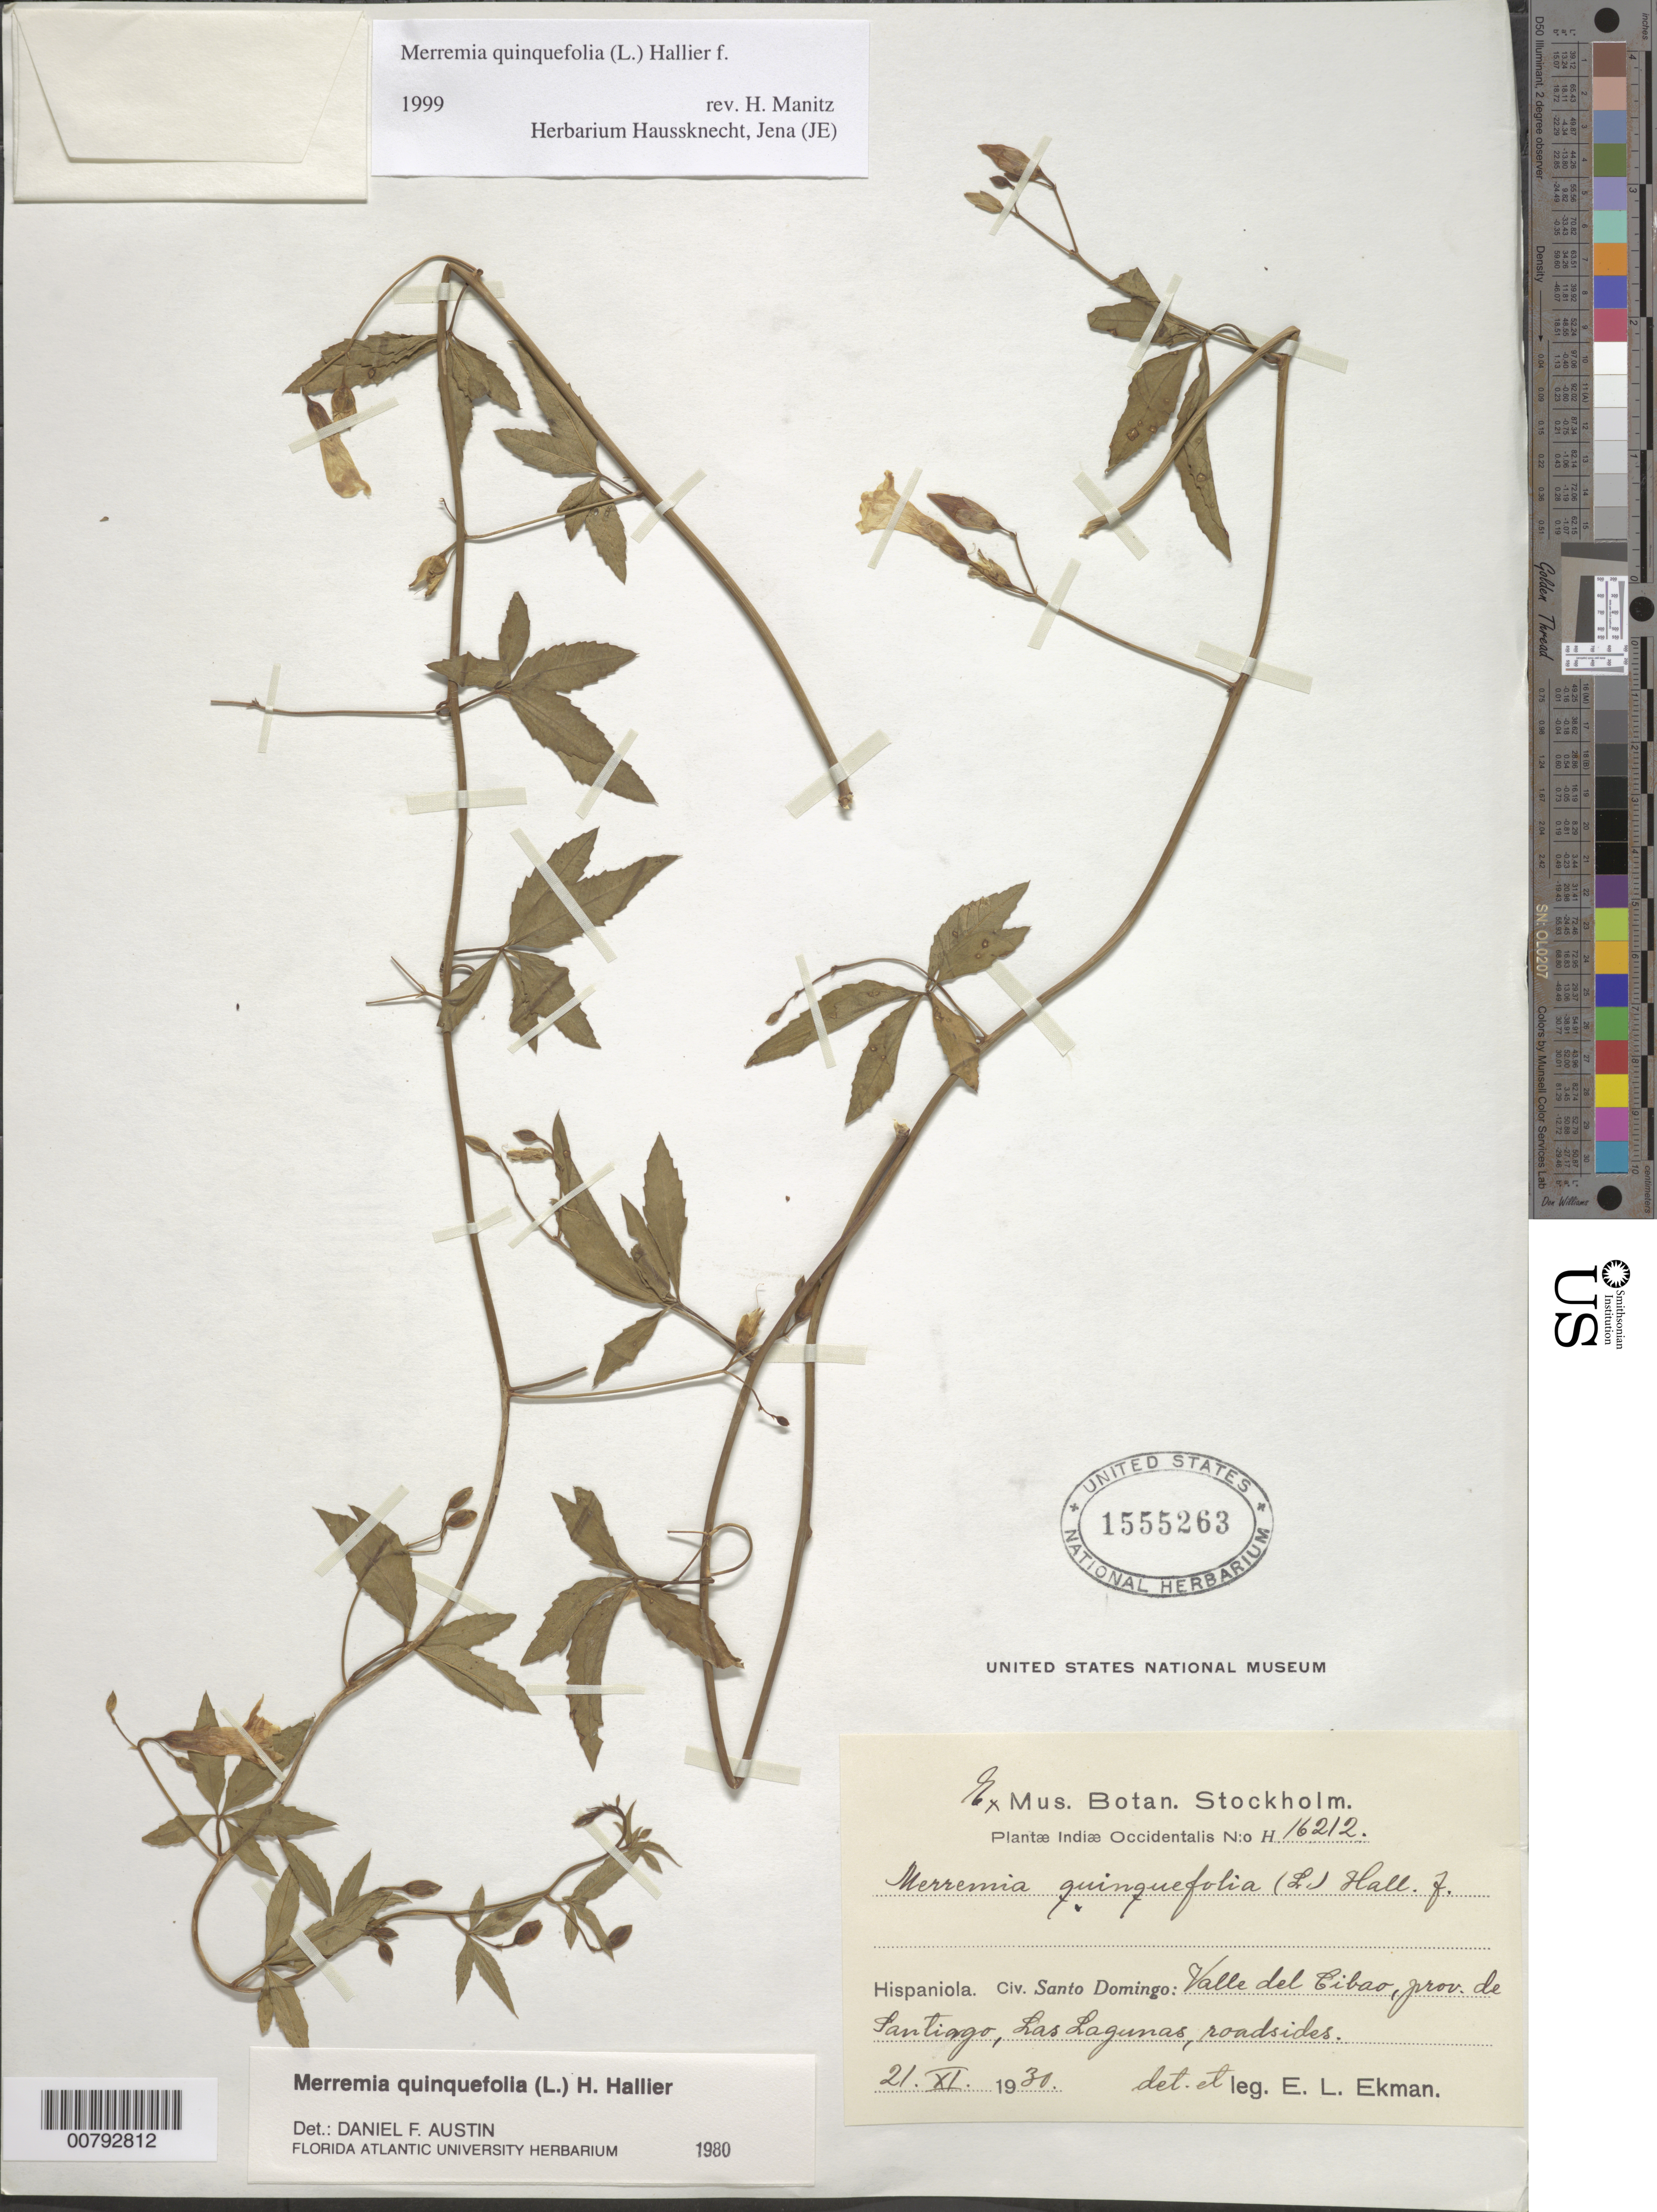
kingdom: Plantae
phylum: Tracheophyta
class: Magnoliopsida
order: Solanales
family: Convolvulaceae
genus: Distimake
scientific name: Distimake quinquefolius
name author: (L.) A. R. Simões & Staples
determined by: Strong, Mark T., (BOT), Smithsonian Institution - National Museum of Natural History (UNITED STATES)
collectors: E. L. Ekman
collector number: H 16212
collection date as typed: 21 Nov 1930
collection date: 1930-11-21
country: Dominican Republic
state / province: Santiago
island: Hispaniola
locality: Valle del Cibao, Las Lagunas.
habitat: Roadsides.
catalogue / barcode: US 1555263